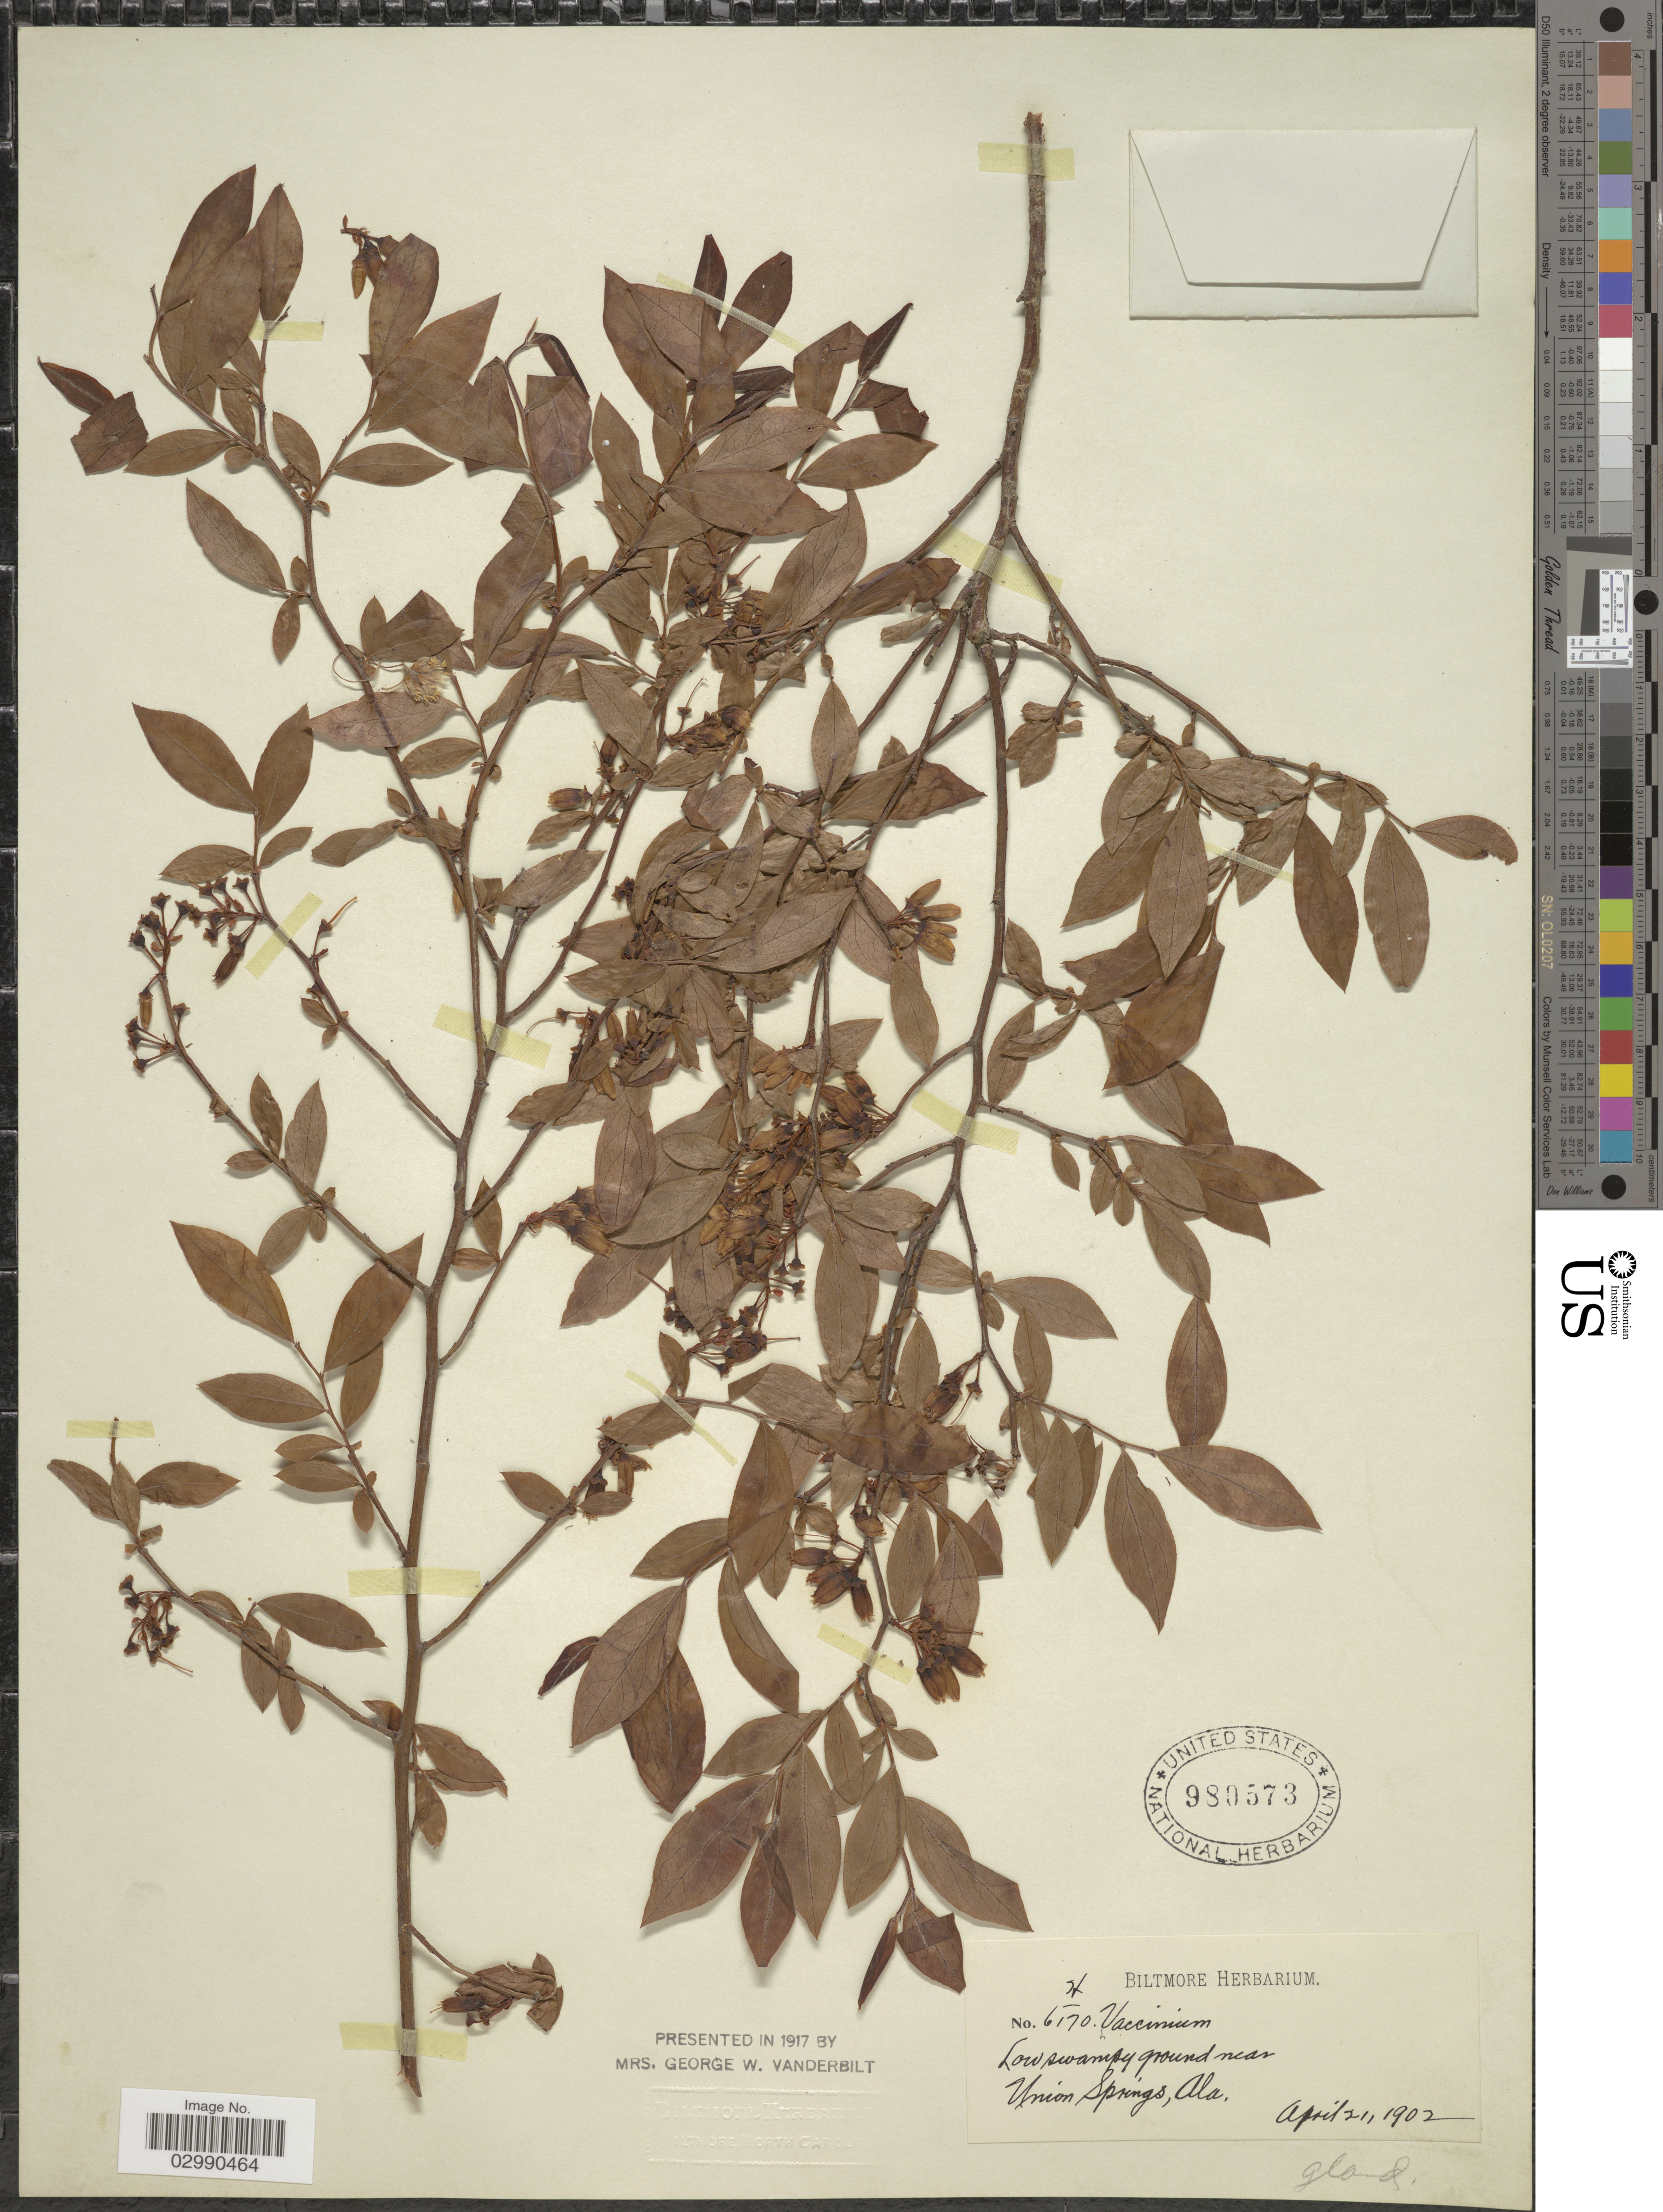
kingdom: Plantae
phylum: Tracheophyta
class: Magnoliopsida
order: Ericales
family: Ericaceae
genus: Vaccinium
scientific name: Vaccinium virgatum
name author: Aiton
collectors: ex herb. Biltmore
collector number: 6170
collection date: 1902-04-21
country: United States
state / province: Alabama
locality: Near Union Springs, Ala.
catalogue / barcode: US 980573